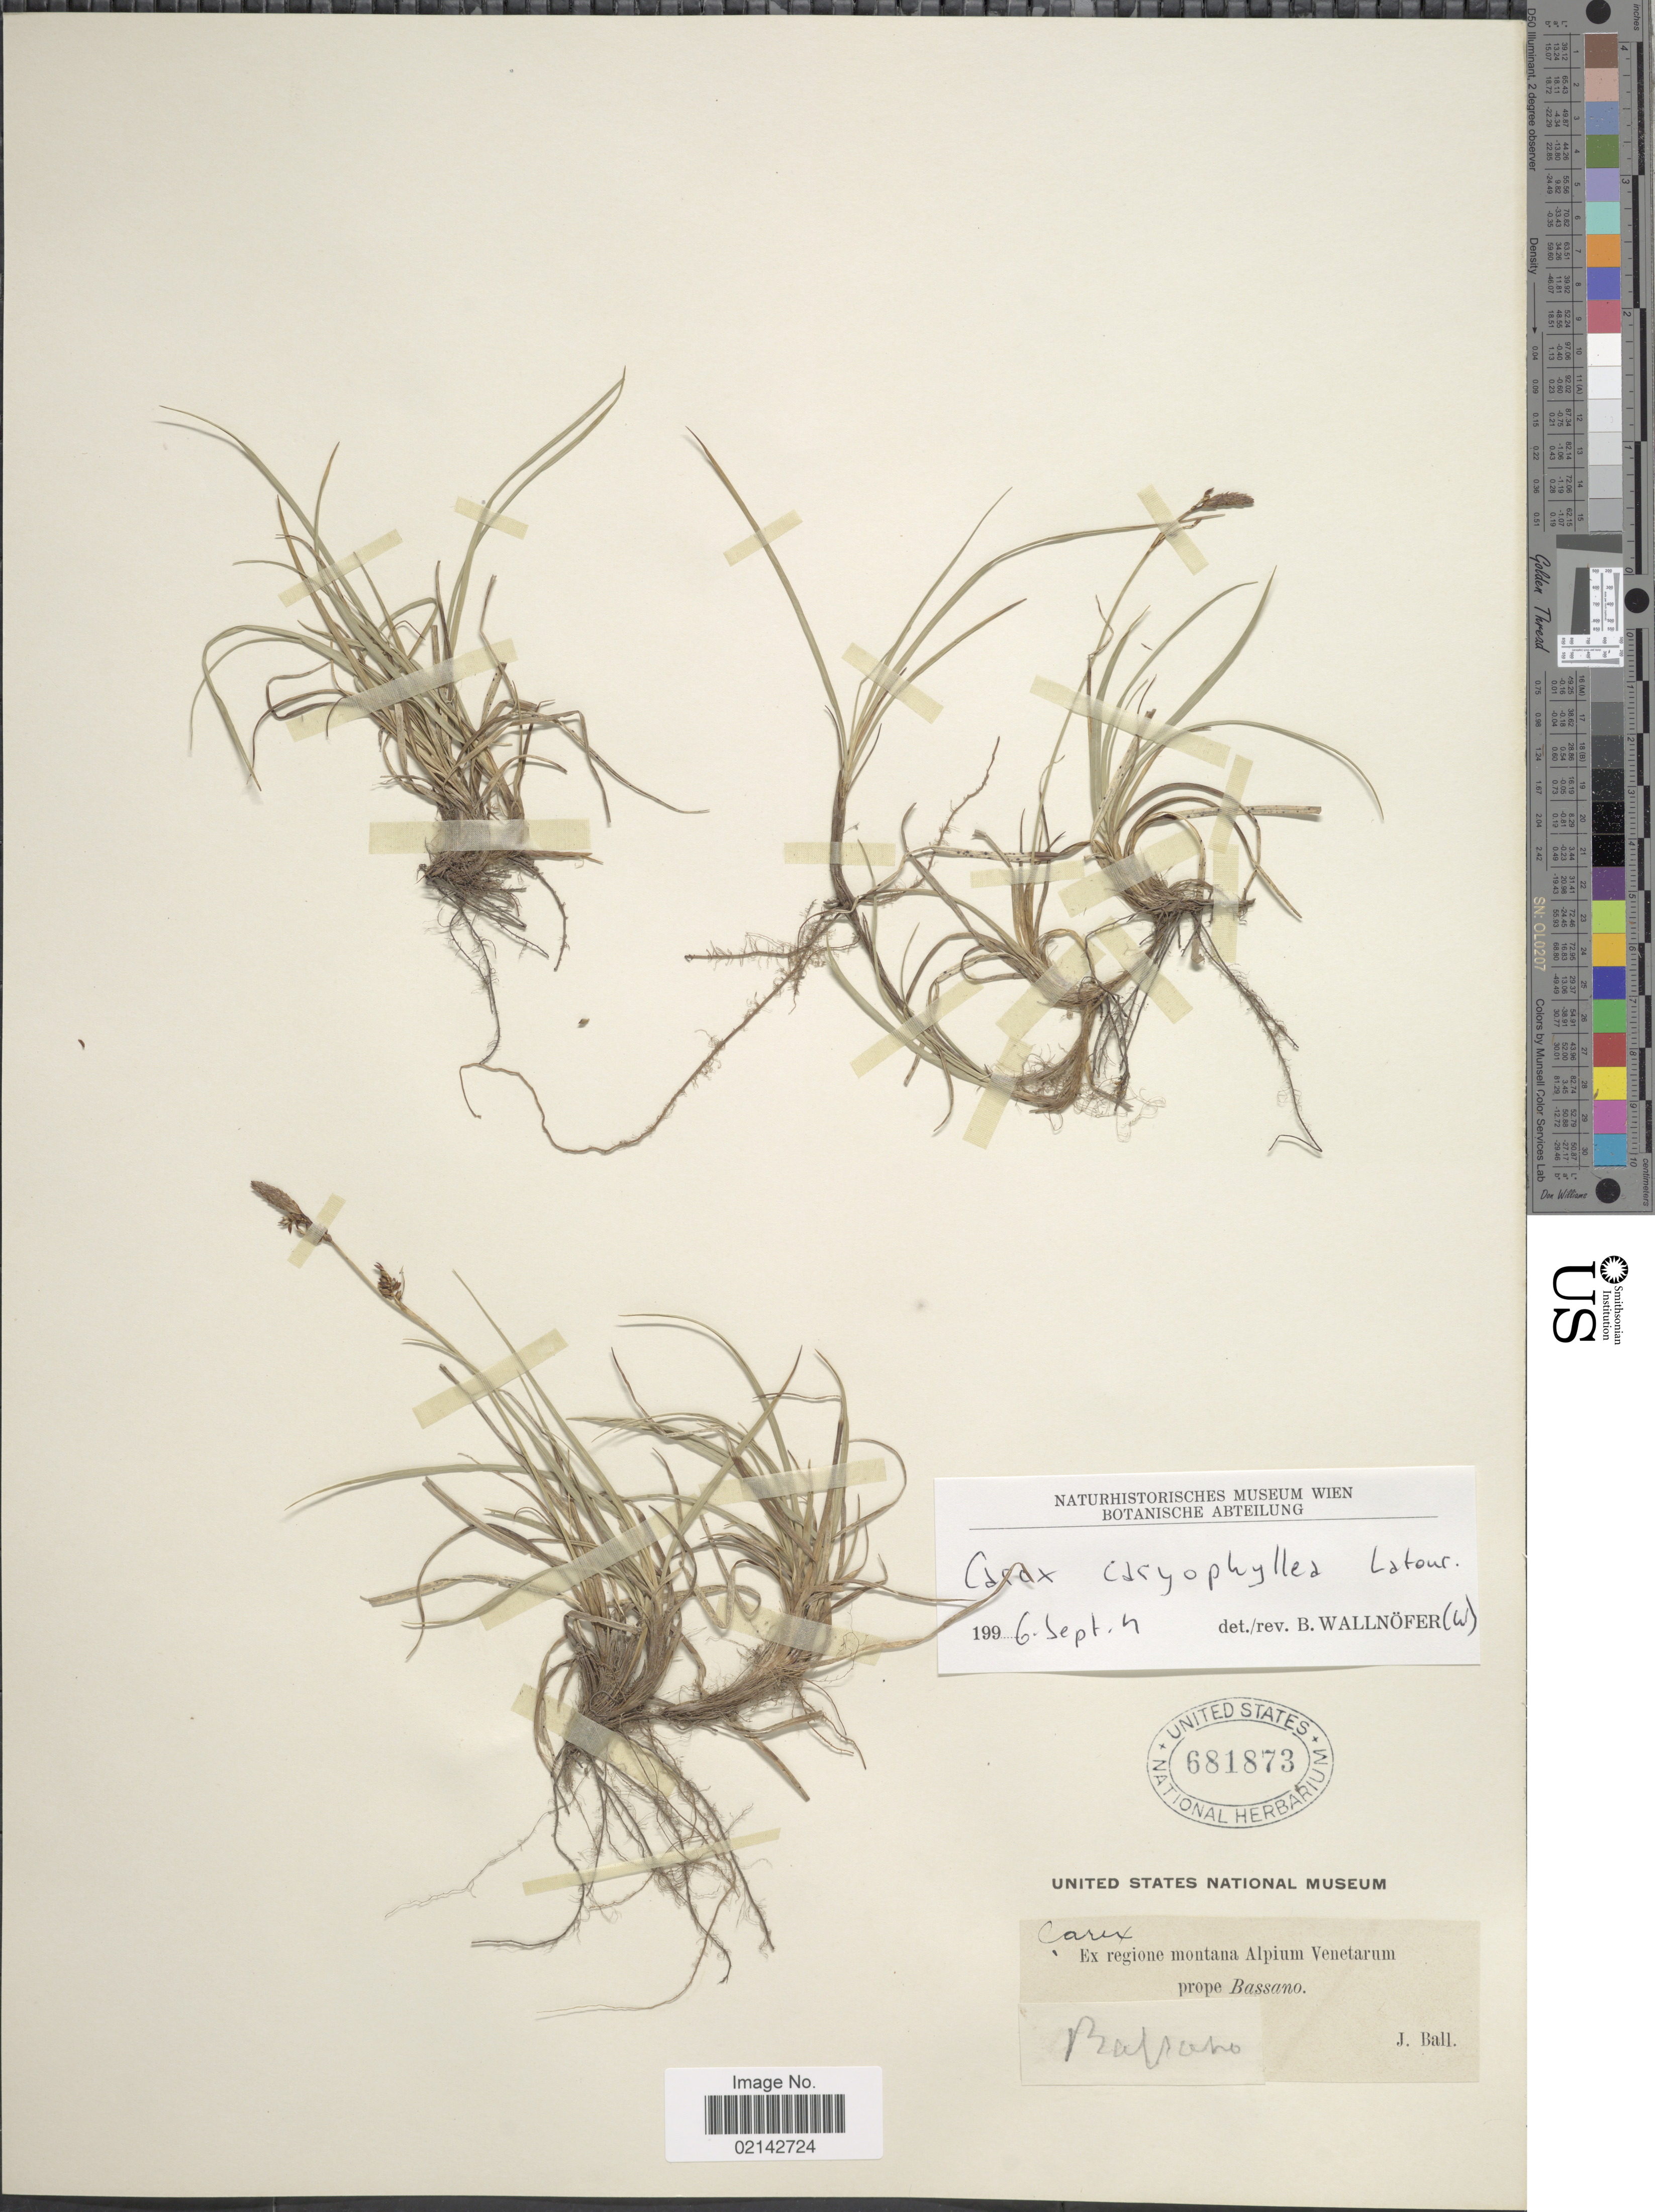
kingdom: Plantae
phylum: Tracheophyta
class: Liliopsida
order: Poales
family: Cyperaceae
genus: Carex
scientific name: Carex caryophyllea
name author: Latourr.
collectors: J. Ball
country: Italy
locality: Regione montana Alpium Venetarum, prope Bassano, Bassano.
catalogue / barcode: US 681873